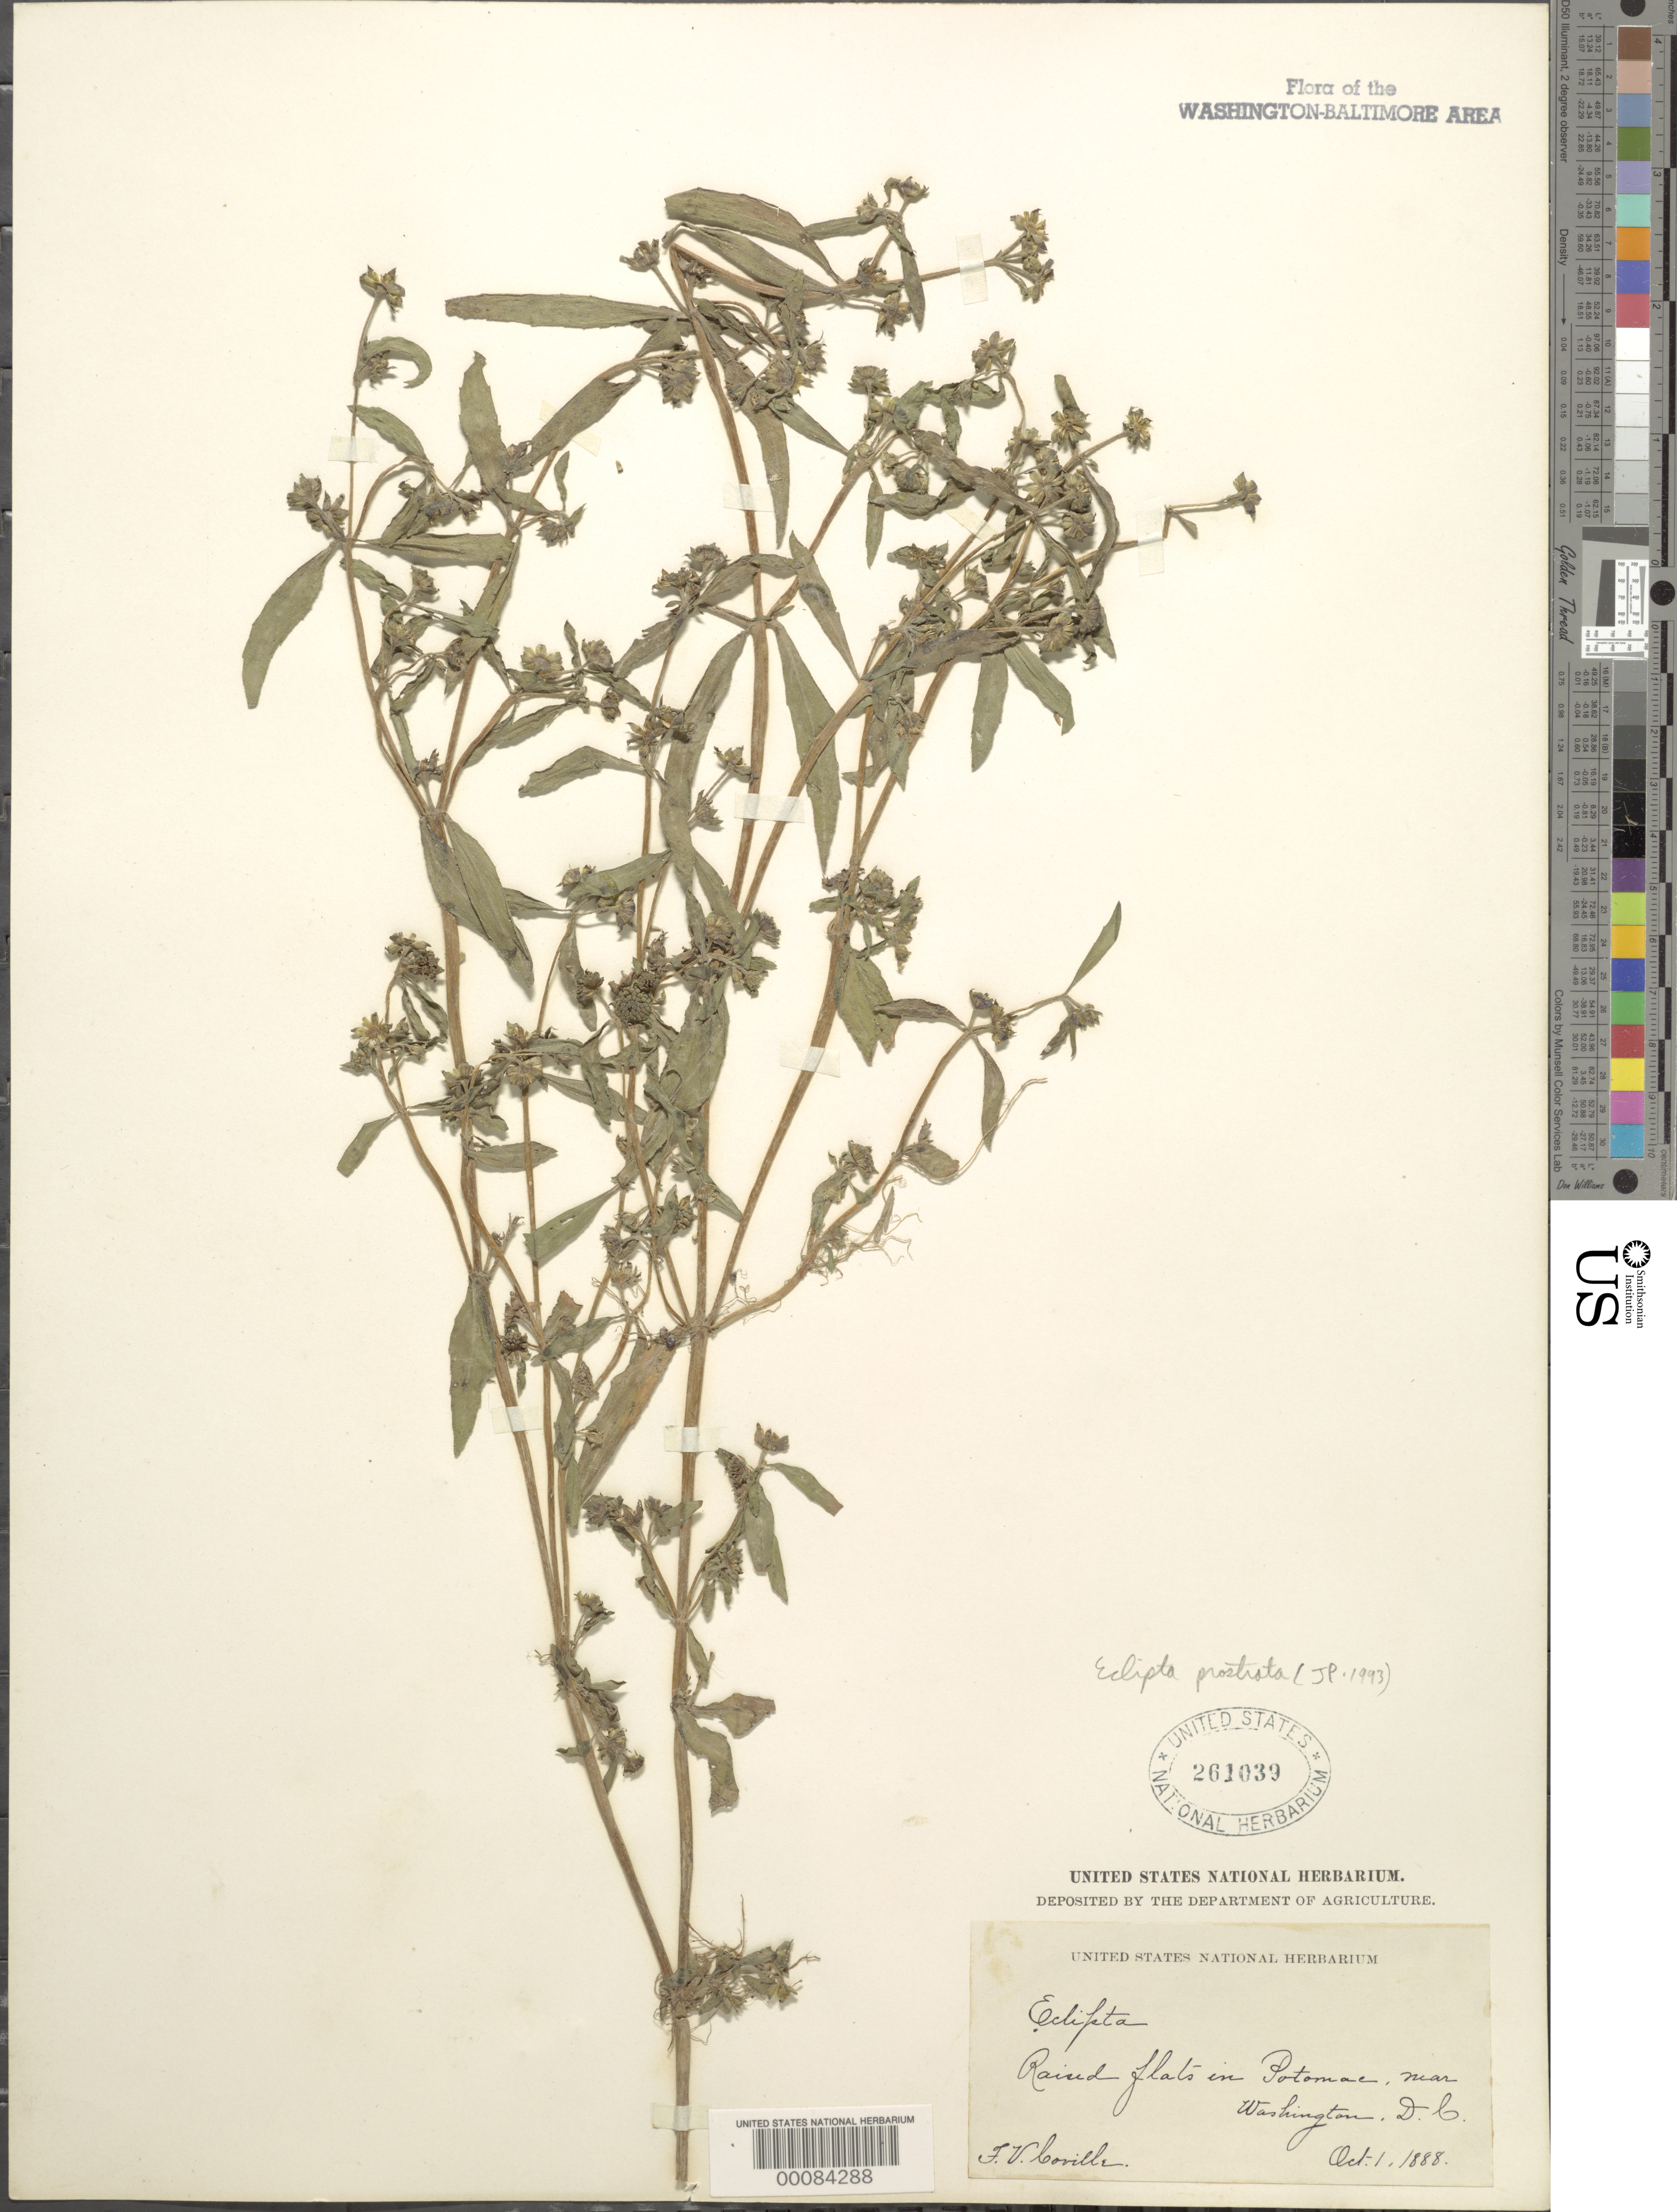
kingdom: Plantae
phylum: Tracheophyta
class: Magnoliopsida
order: Asterales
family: Asteraceae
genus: Eclipta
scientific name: Eclipta prostrata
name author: (L.) L.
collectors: F. V. Coville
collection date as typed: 01 Oct 1888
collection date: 1888-10-01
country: United States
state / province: District of Columbia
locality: Potomac flats C. & O. Canal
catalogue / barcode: US 261039